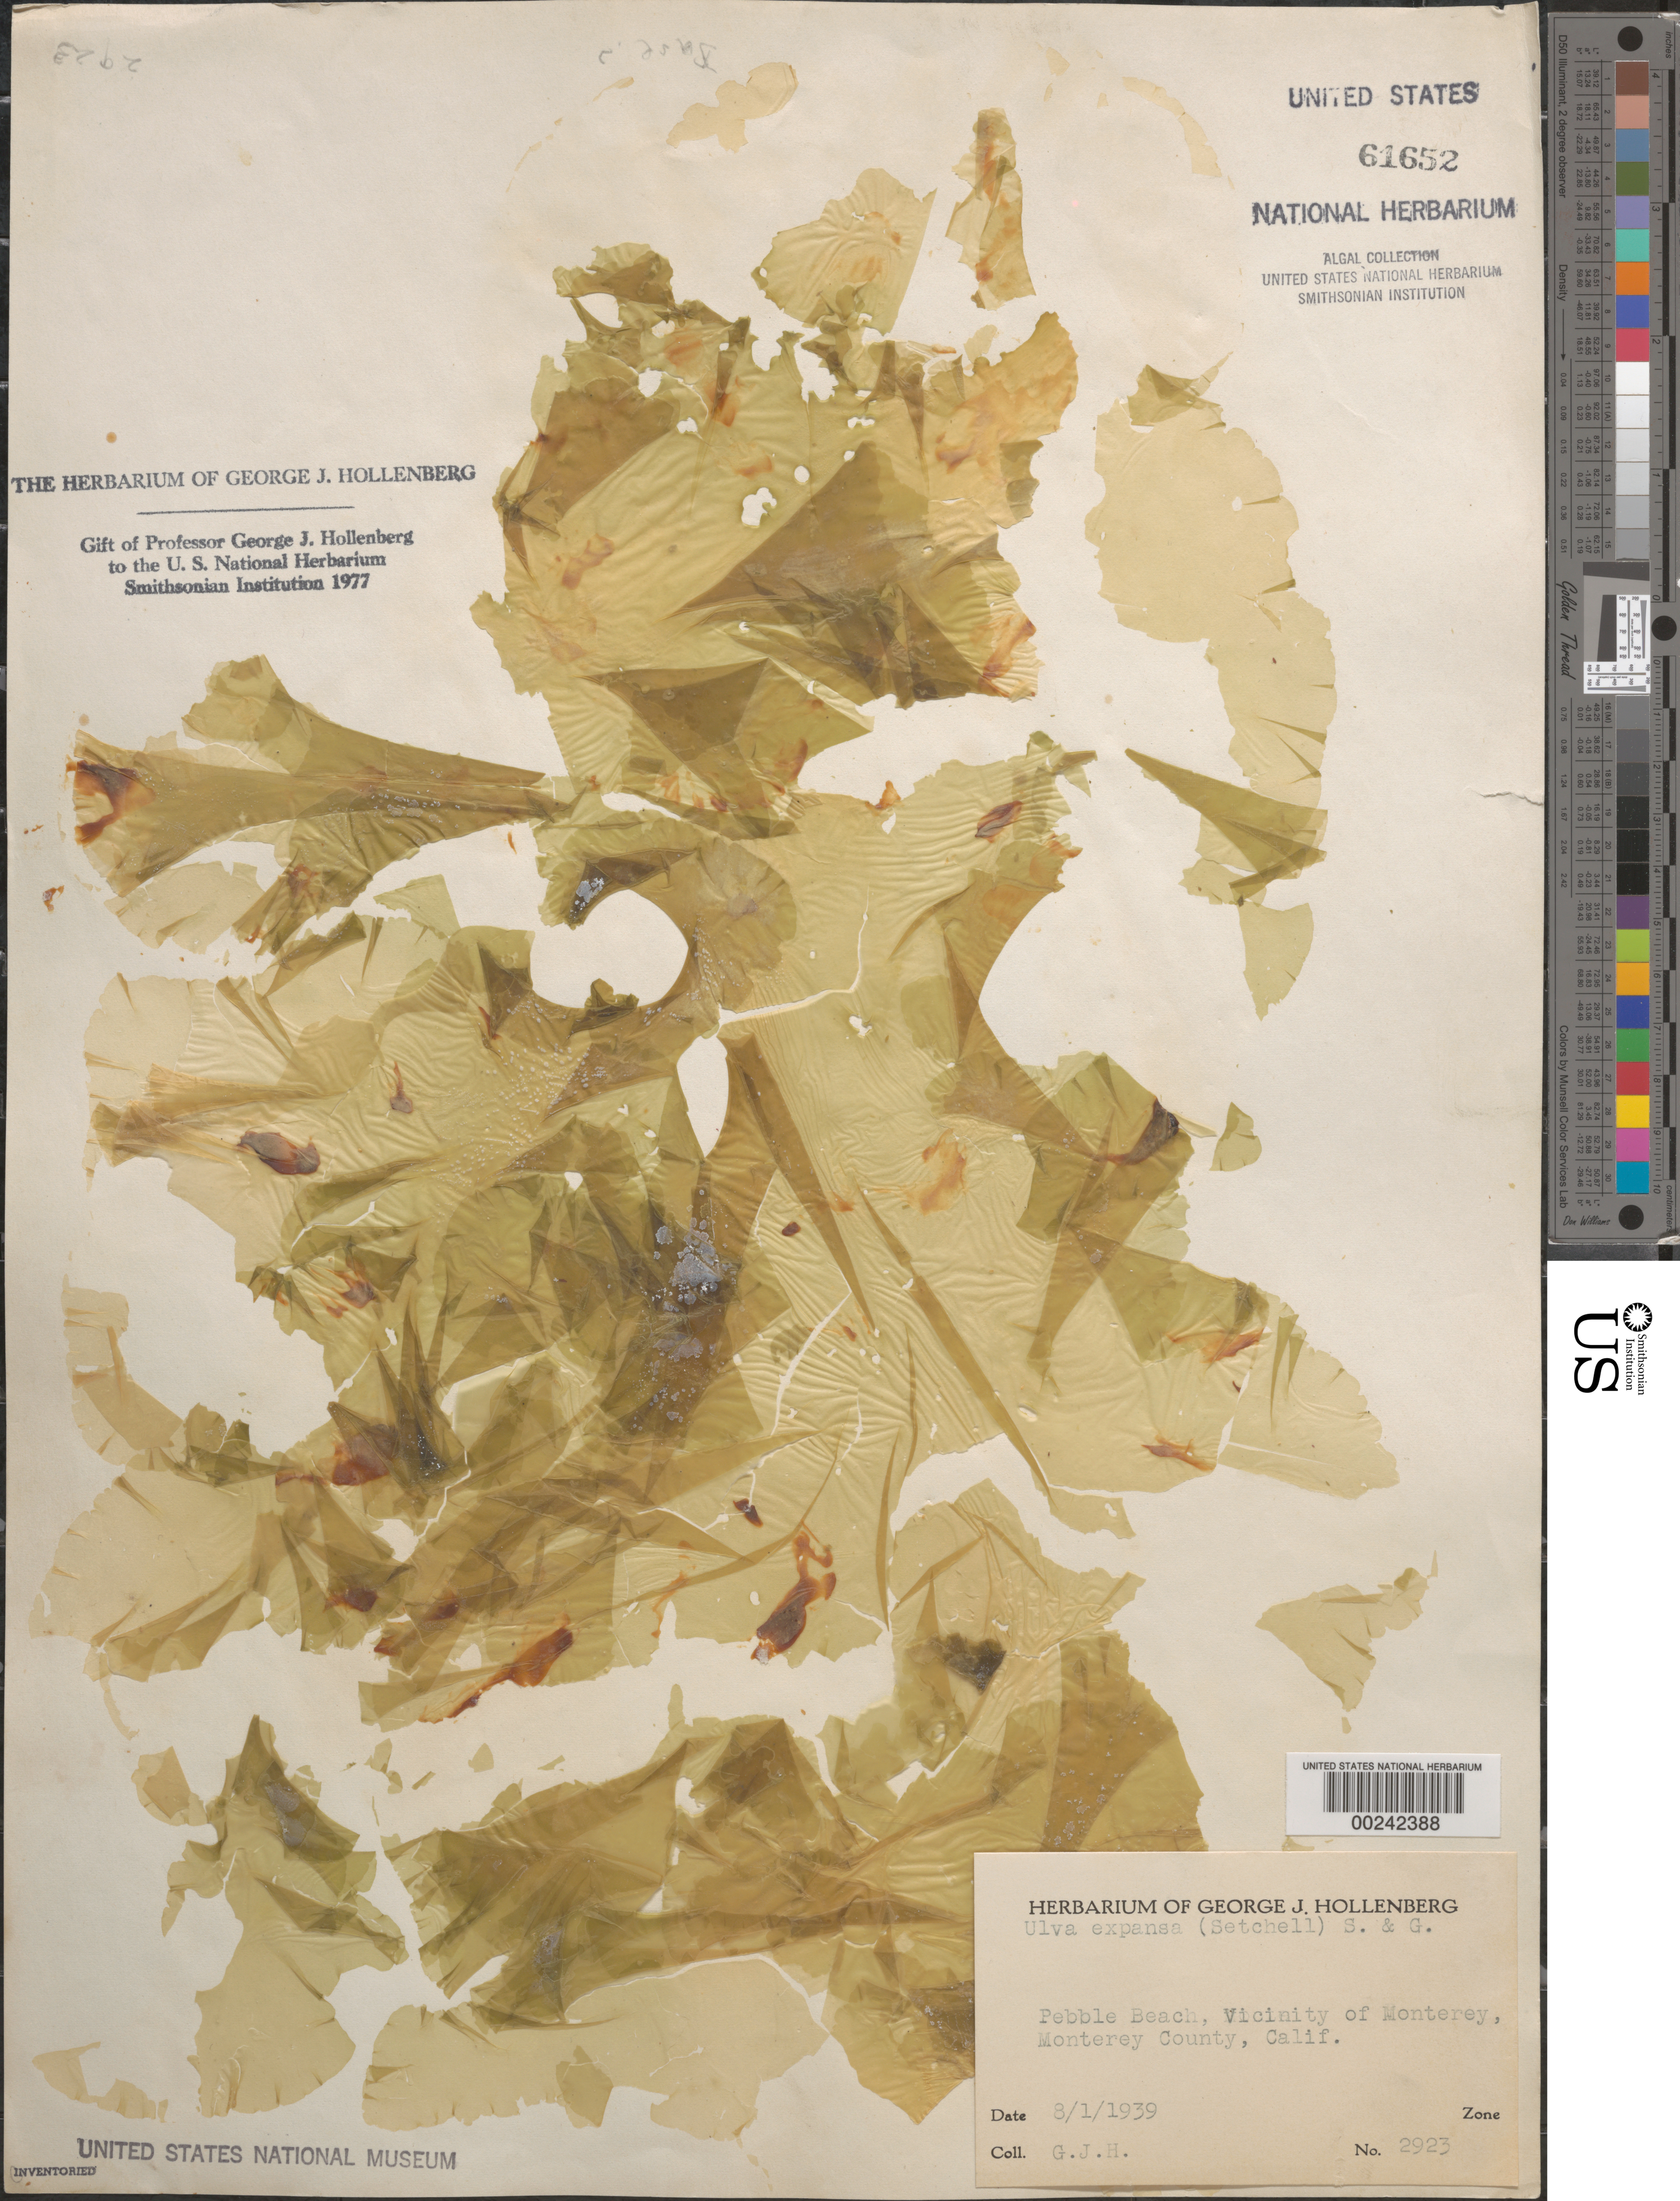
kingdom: Plantae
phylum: Chlorophyta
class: Ulvophyceae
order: Ulvales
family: Ulvaceae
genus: Ulva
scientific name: Ulva expansa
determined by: Hollenberg, George J.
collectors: G. Hollenberg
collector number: GJH 2923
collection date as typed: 01 Aug 1939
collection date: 1939-08-01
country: United States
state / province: California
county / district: Monterey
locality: Pebble Beach, Monterey area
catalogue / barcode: US 61652